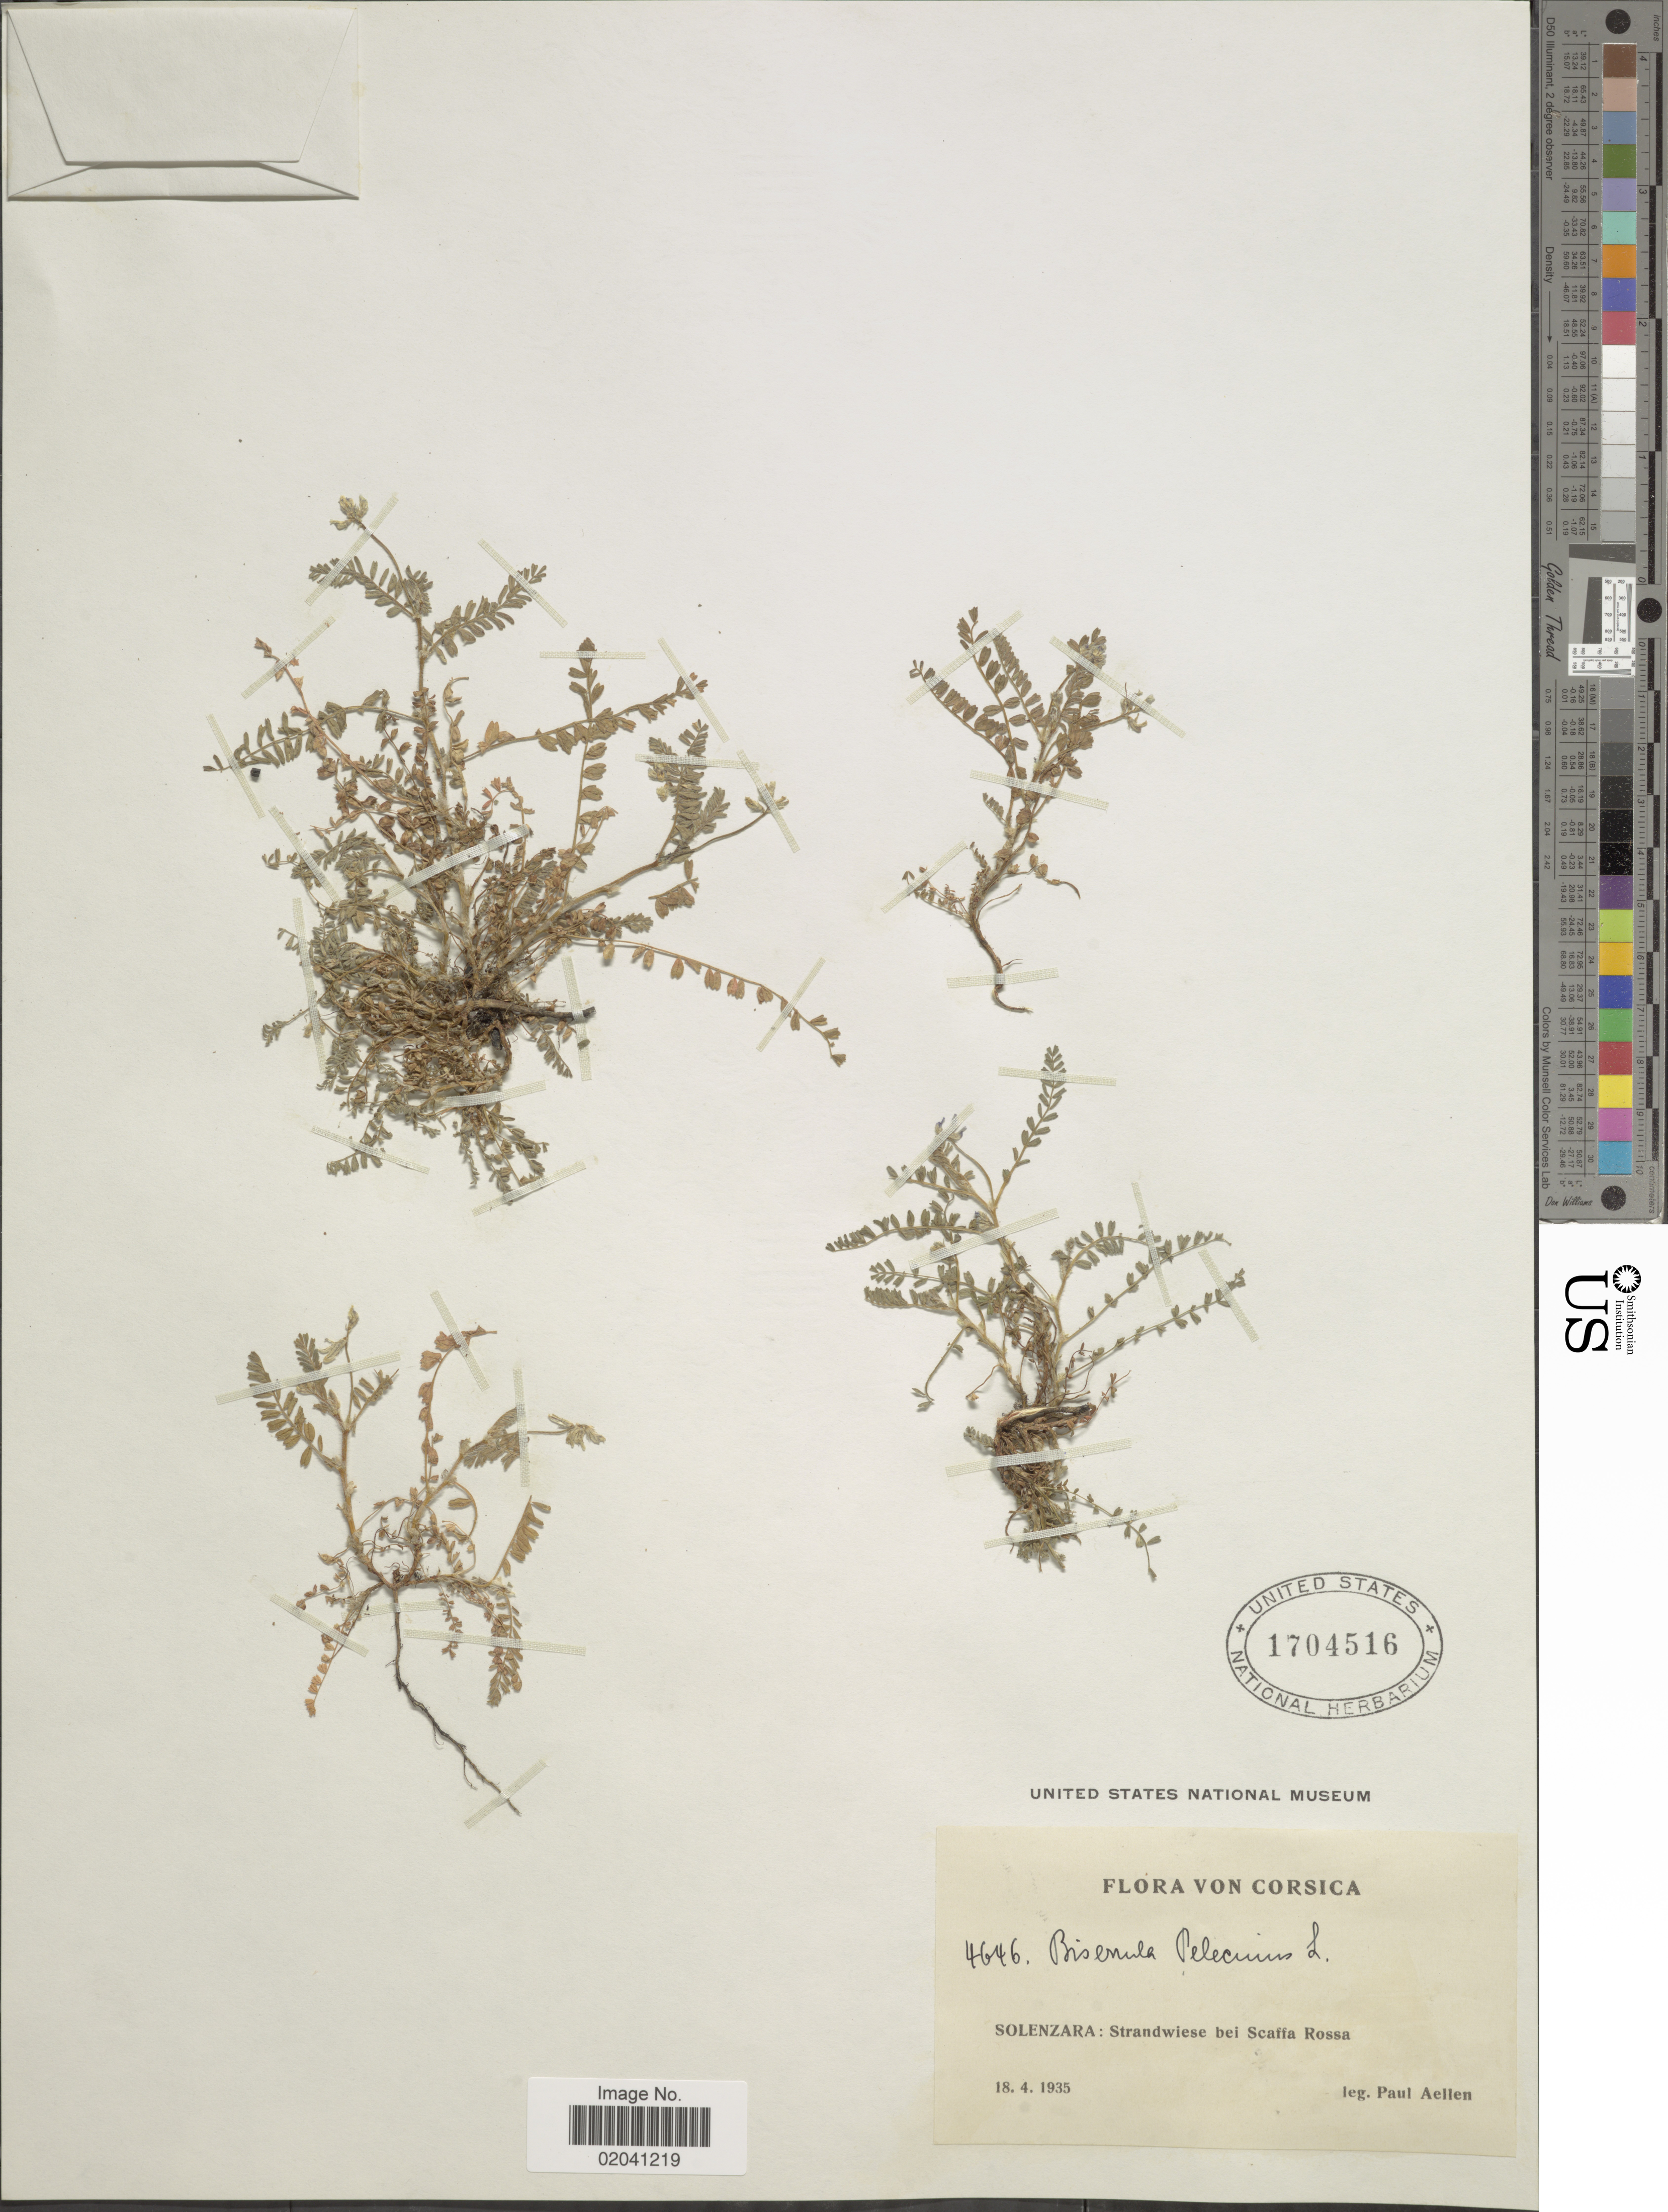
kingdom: Plantae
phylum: Tracheophyta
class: Magnoliopsida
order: Fabales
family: Fabaceae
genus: Biserrula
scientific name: Biserrula pelecinus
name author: L.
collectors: P. Aellen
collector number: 4646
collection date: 1935-04-18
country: France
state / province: Corsica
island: Corse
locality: Solenzara: Strandwiese bei Scaffa Rossa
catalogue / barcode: US 1704516